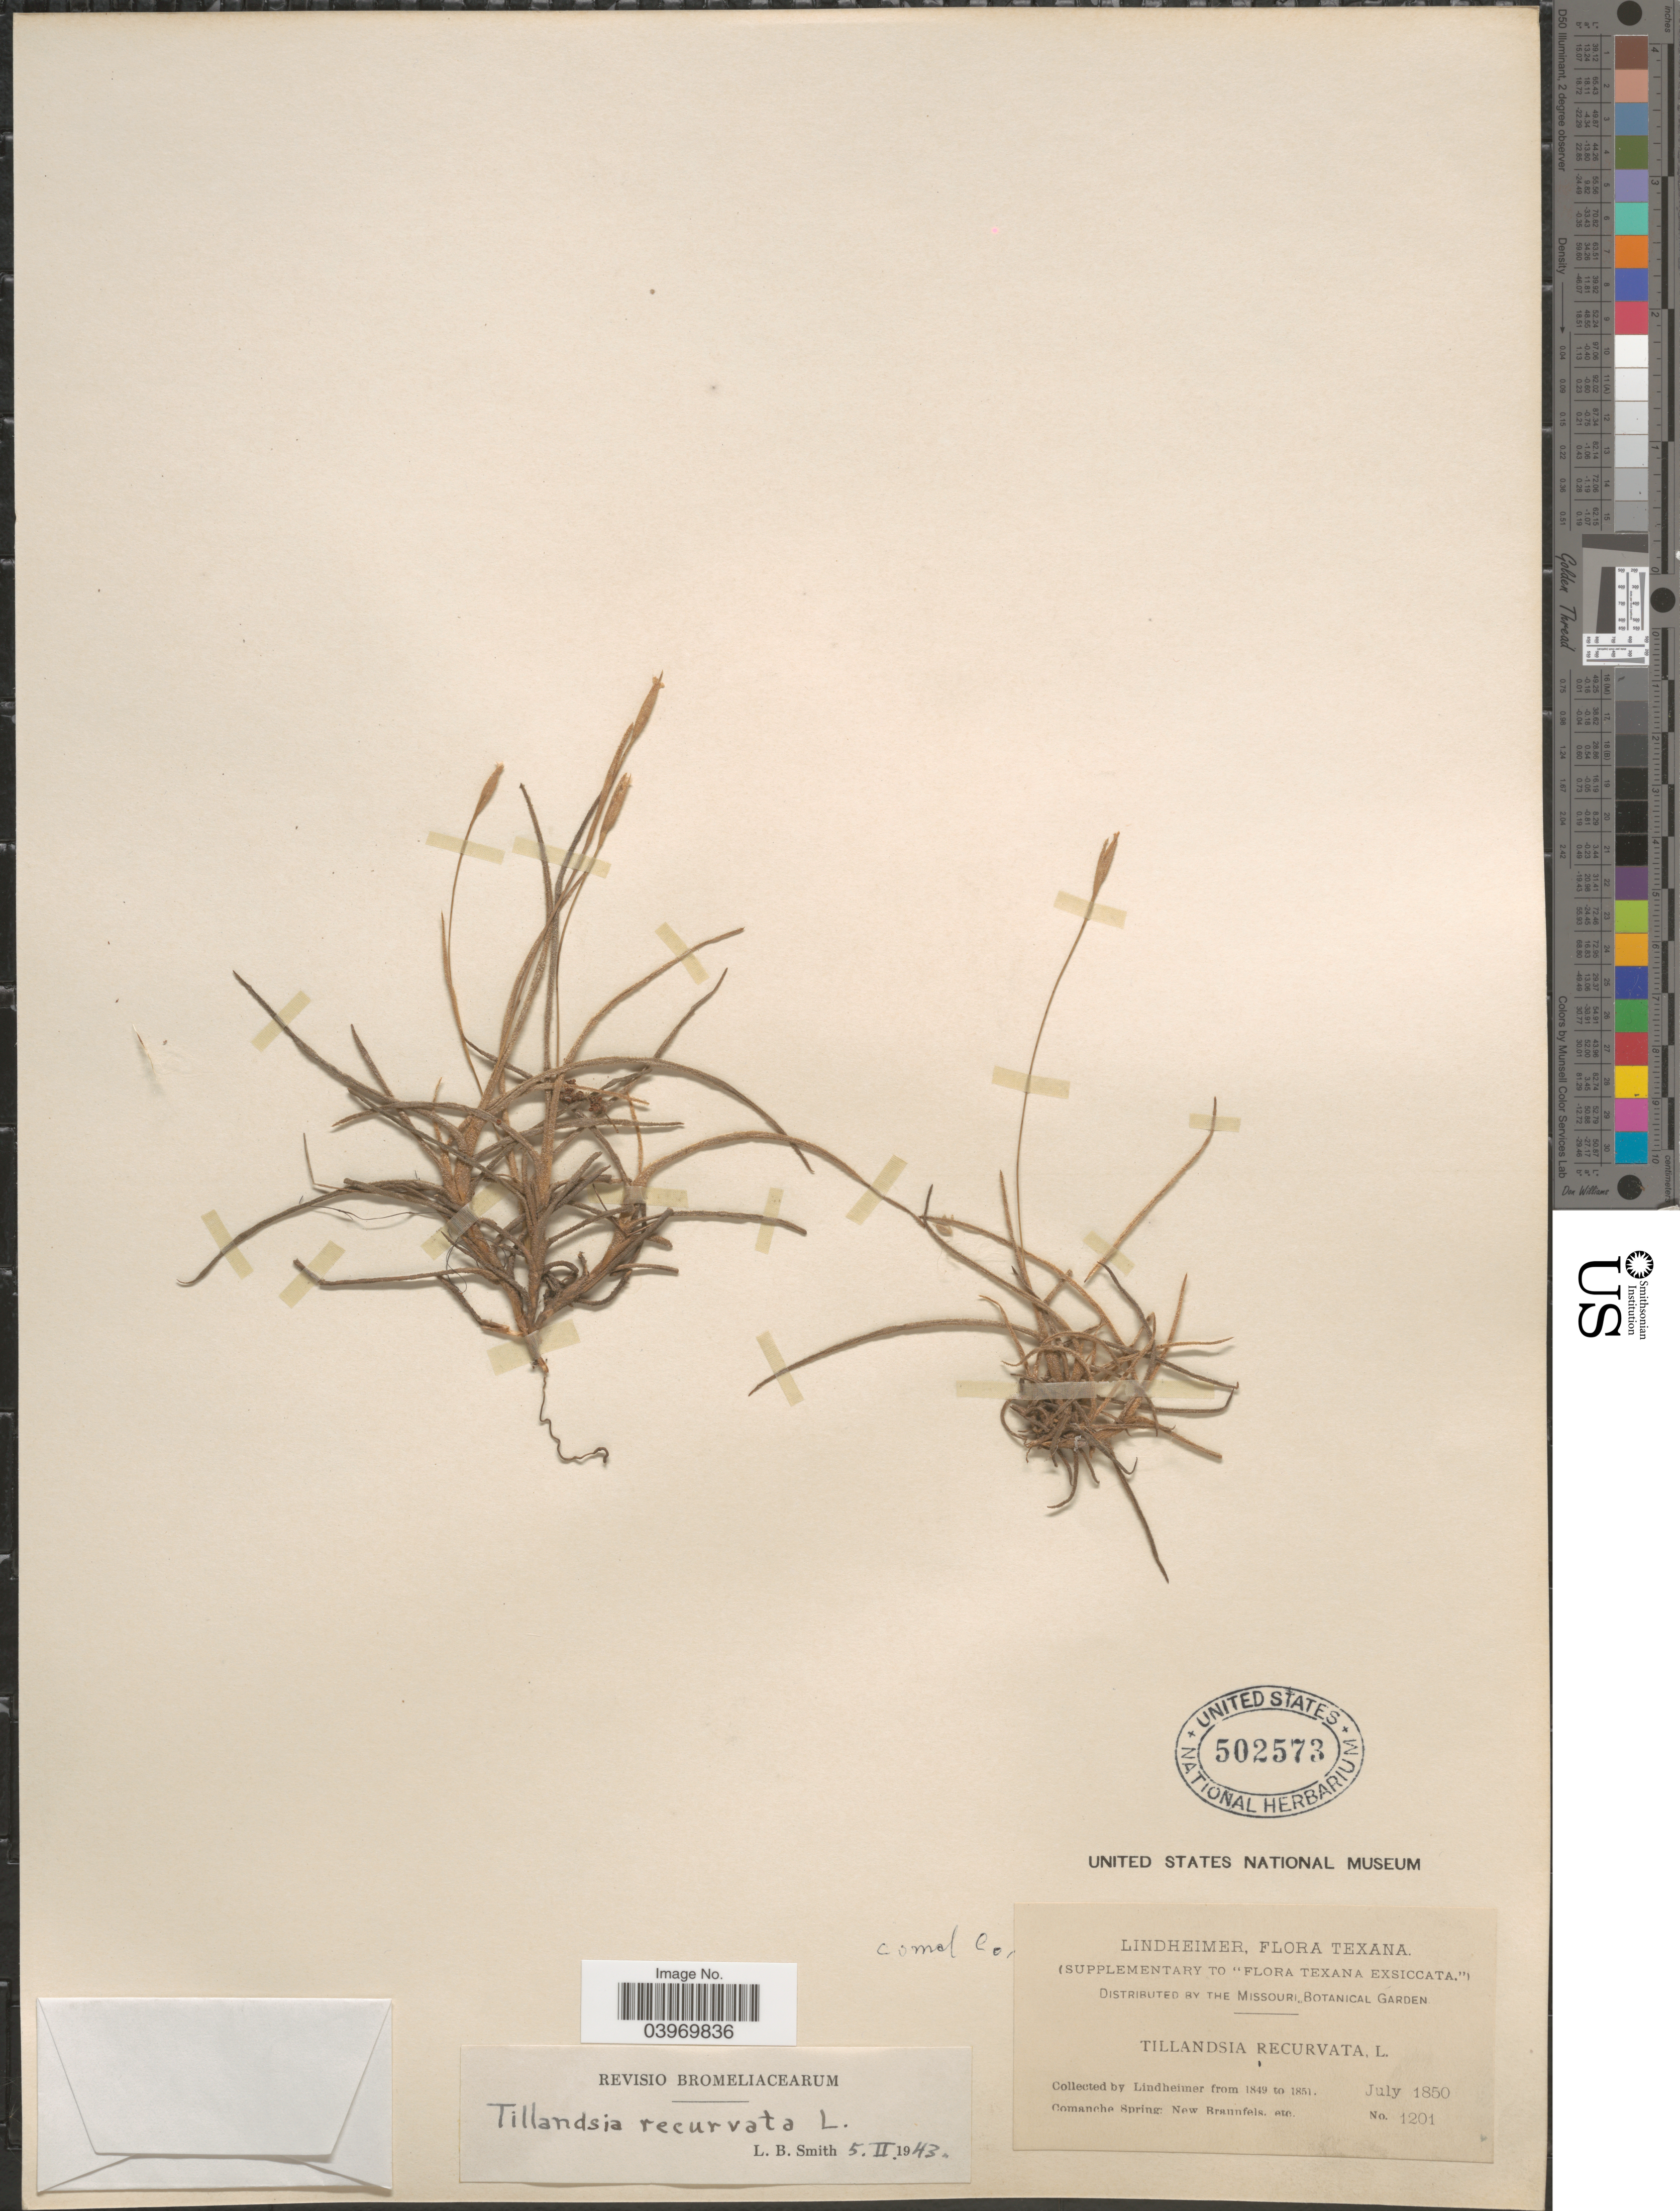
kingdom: Plantae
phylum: Tracheophyta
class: Liliopsida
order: Poales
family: Bromeliaceae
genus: Tillandsia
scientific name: Tillandsia recurvata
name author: L.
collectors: -. Lindheimer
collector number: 1201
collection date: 1850-07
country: United States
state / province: Texas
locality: Comanche Spring: New Braunfels. Comal Co.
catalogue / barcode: US 502573